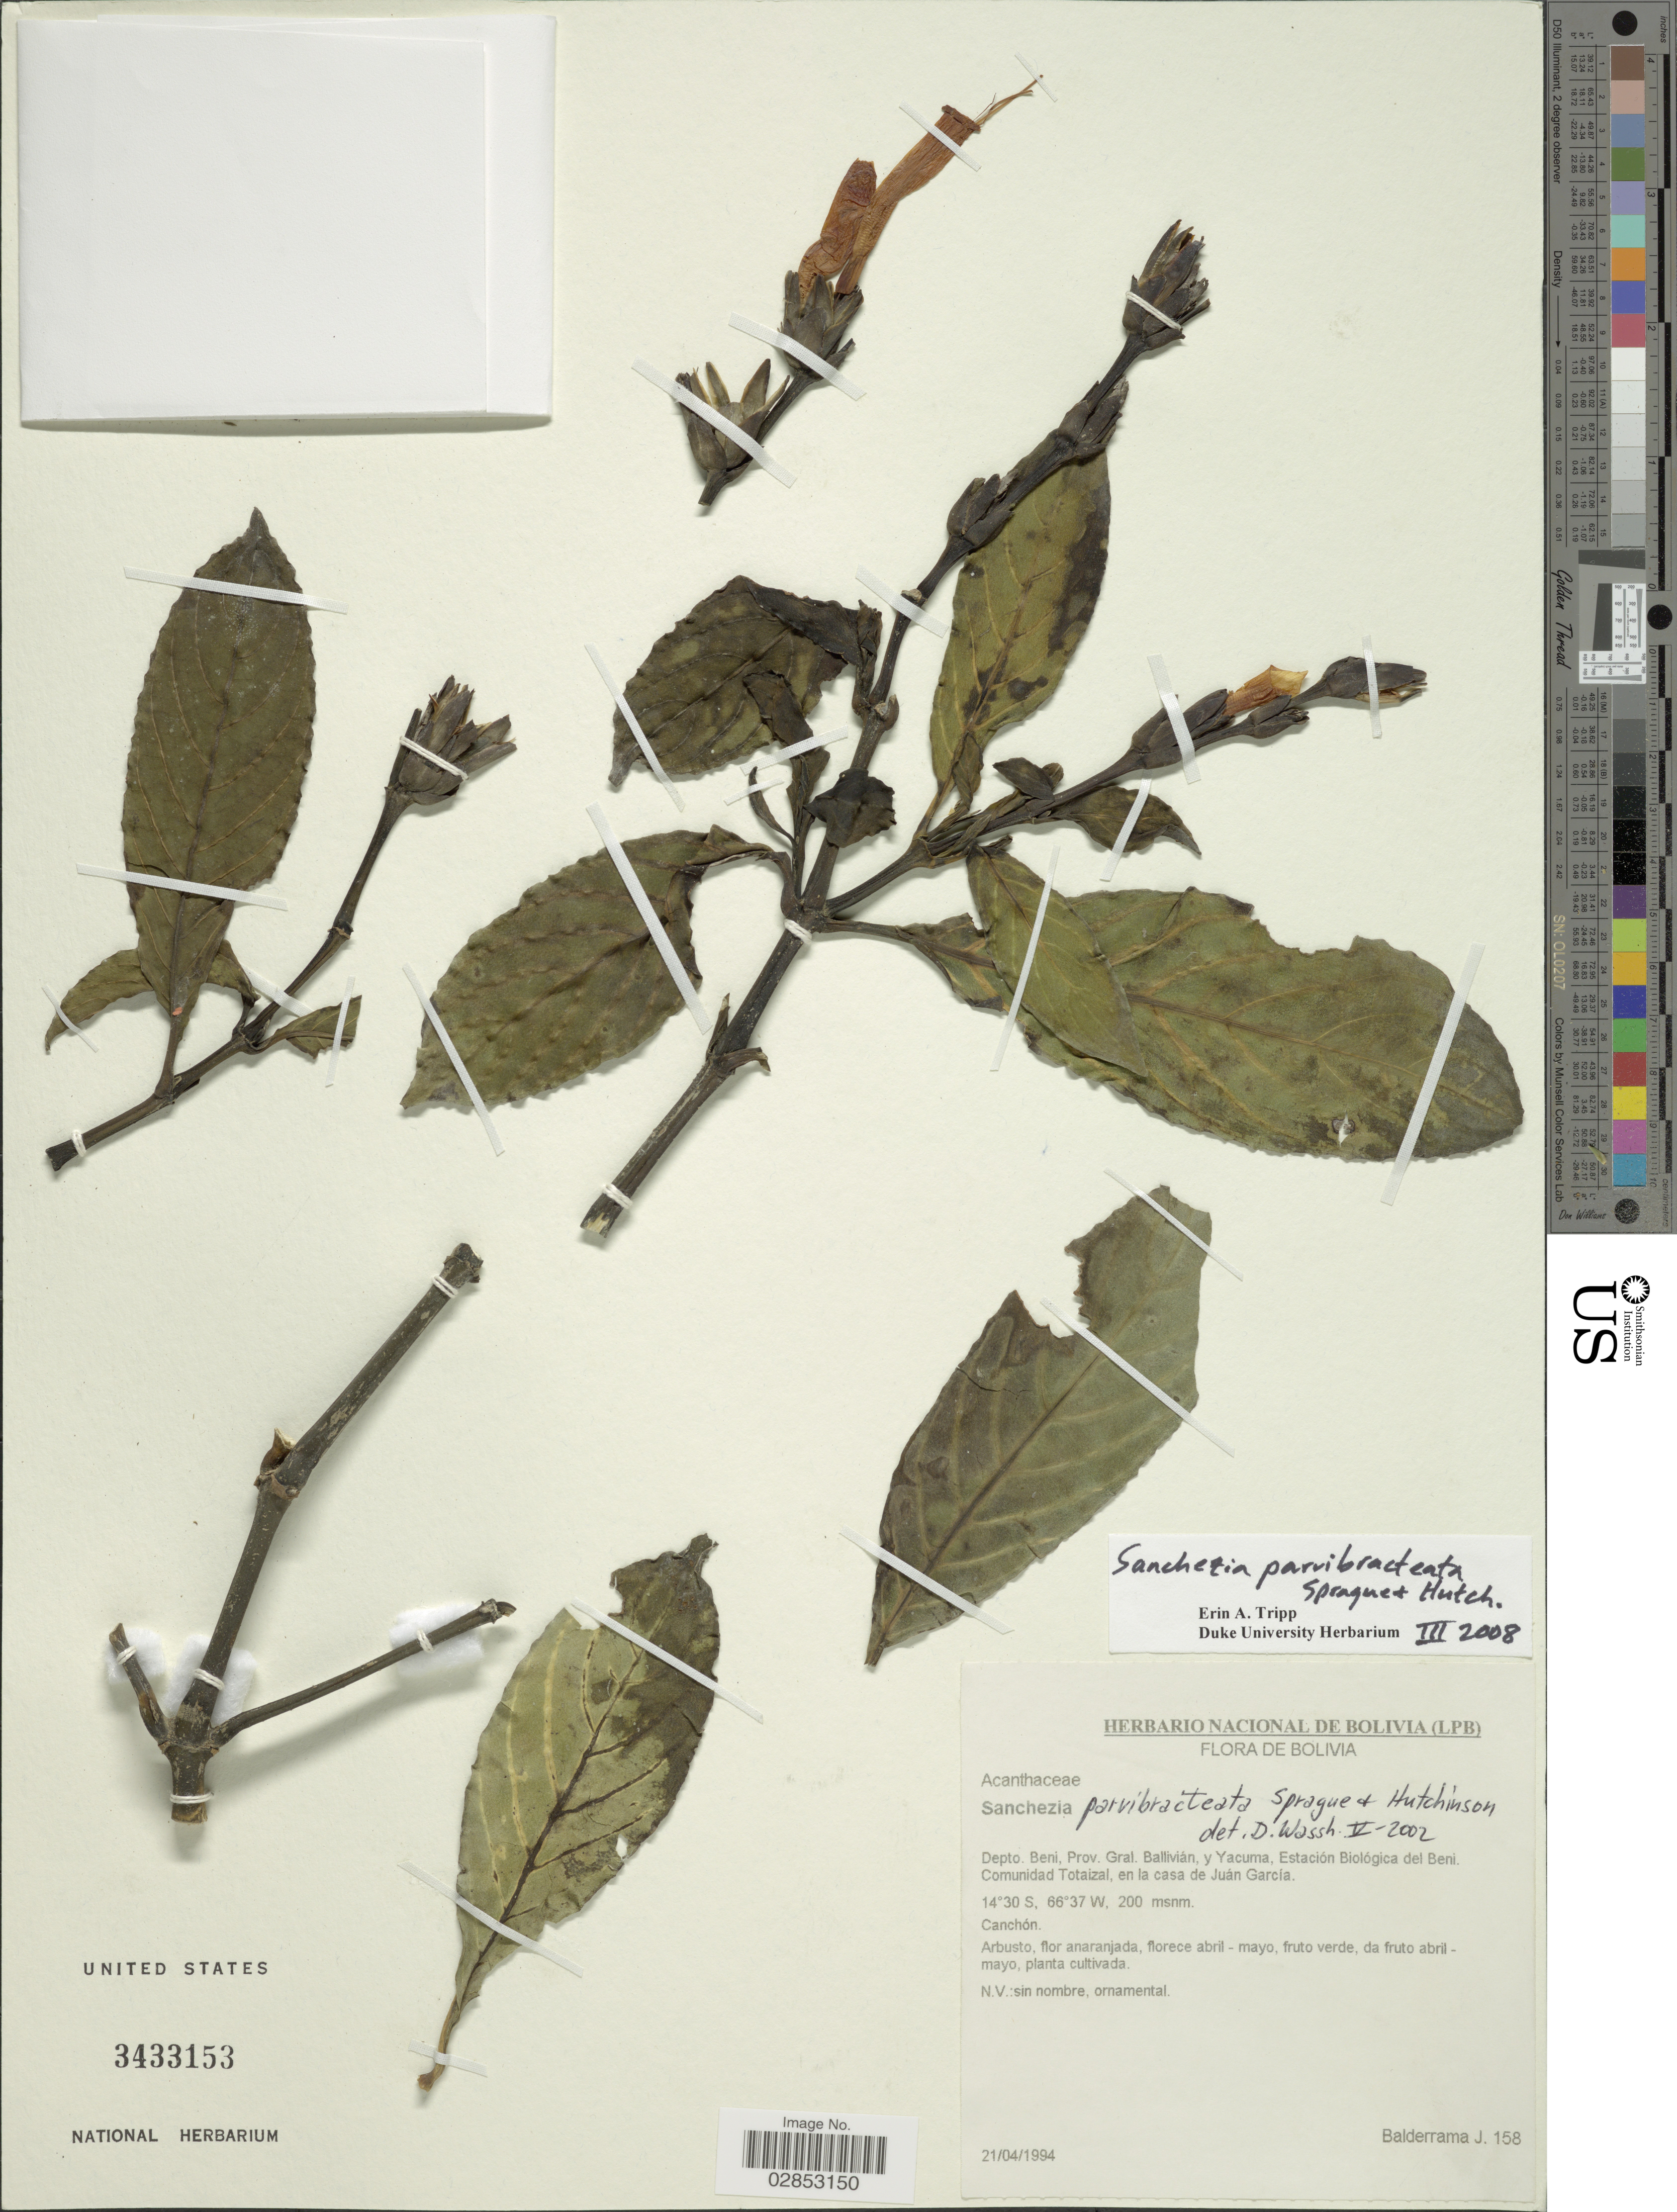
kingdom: Plantae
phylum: Tracheophyta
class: Magnoliopsida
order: Lamiales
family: Acanthaceae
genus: Sanchezia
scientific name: Sanchezia tigrina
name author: Leonard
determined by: Azevedo, Igor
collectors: J. Balderrama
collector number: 158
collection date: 1994-04-21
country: Bolivia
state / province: Beni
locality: Depto. Beni, Prov. Gral, Ballivián, y Yacuma, Estación Biológica del Beni, Comunidad Totaizal, en la casa de Juán Garcia.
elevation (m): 200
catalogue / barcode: US 3433153